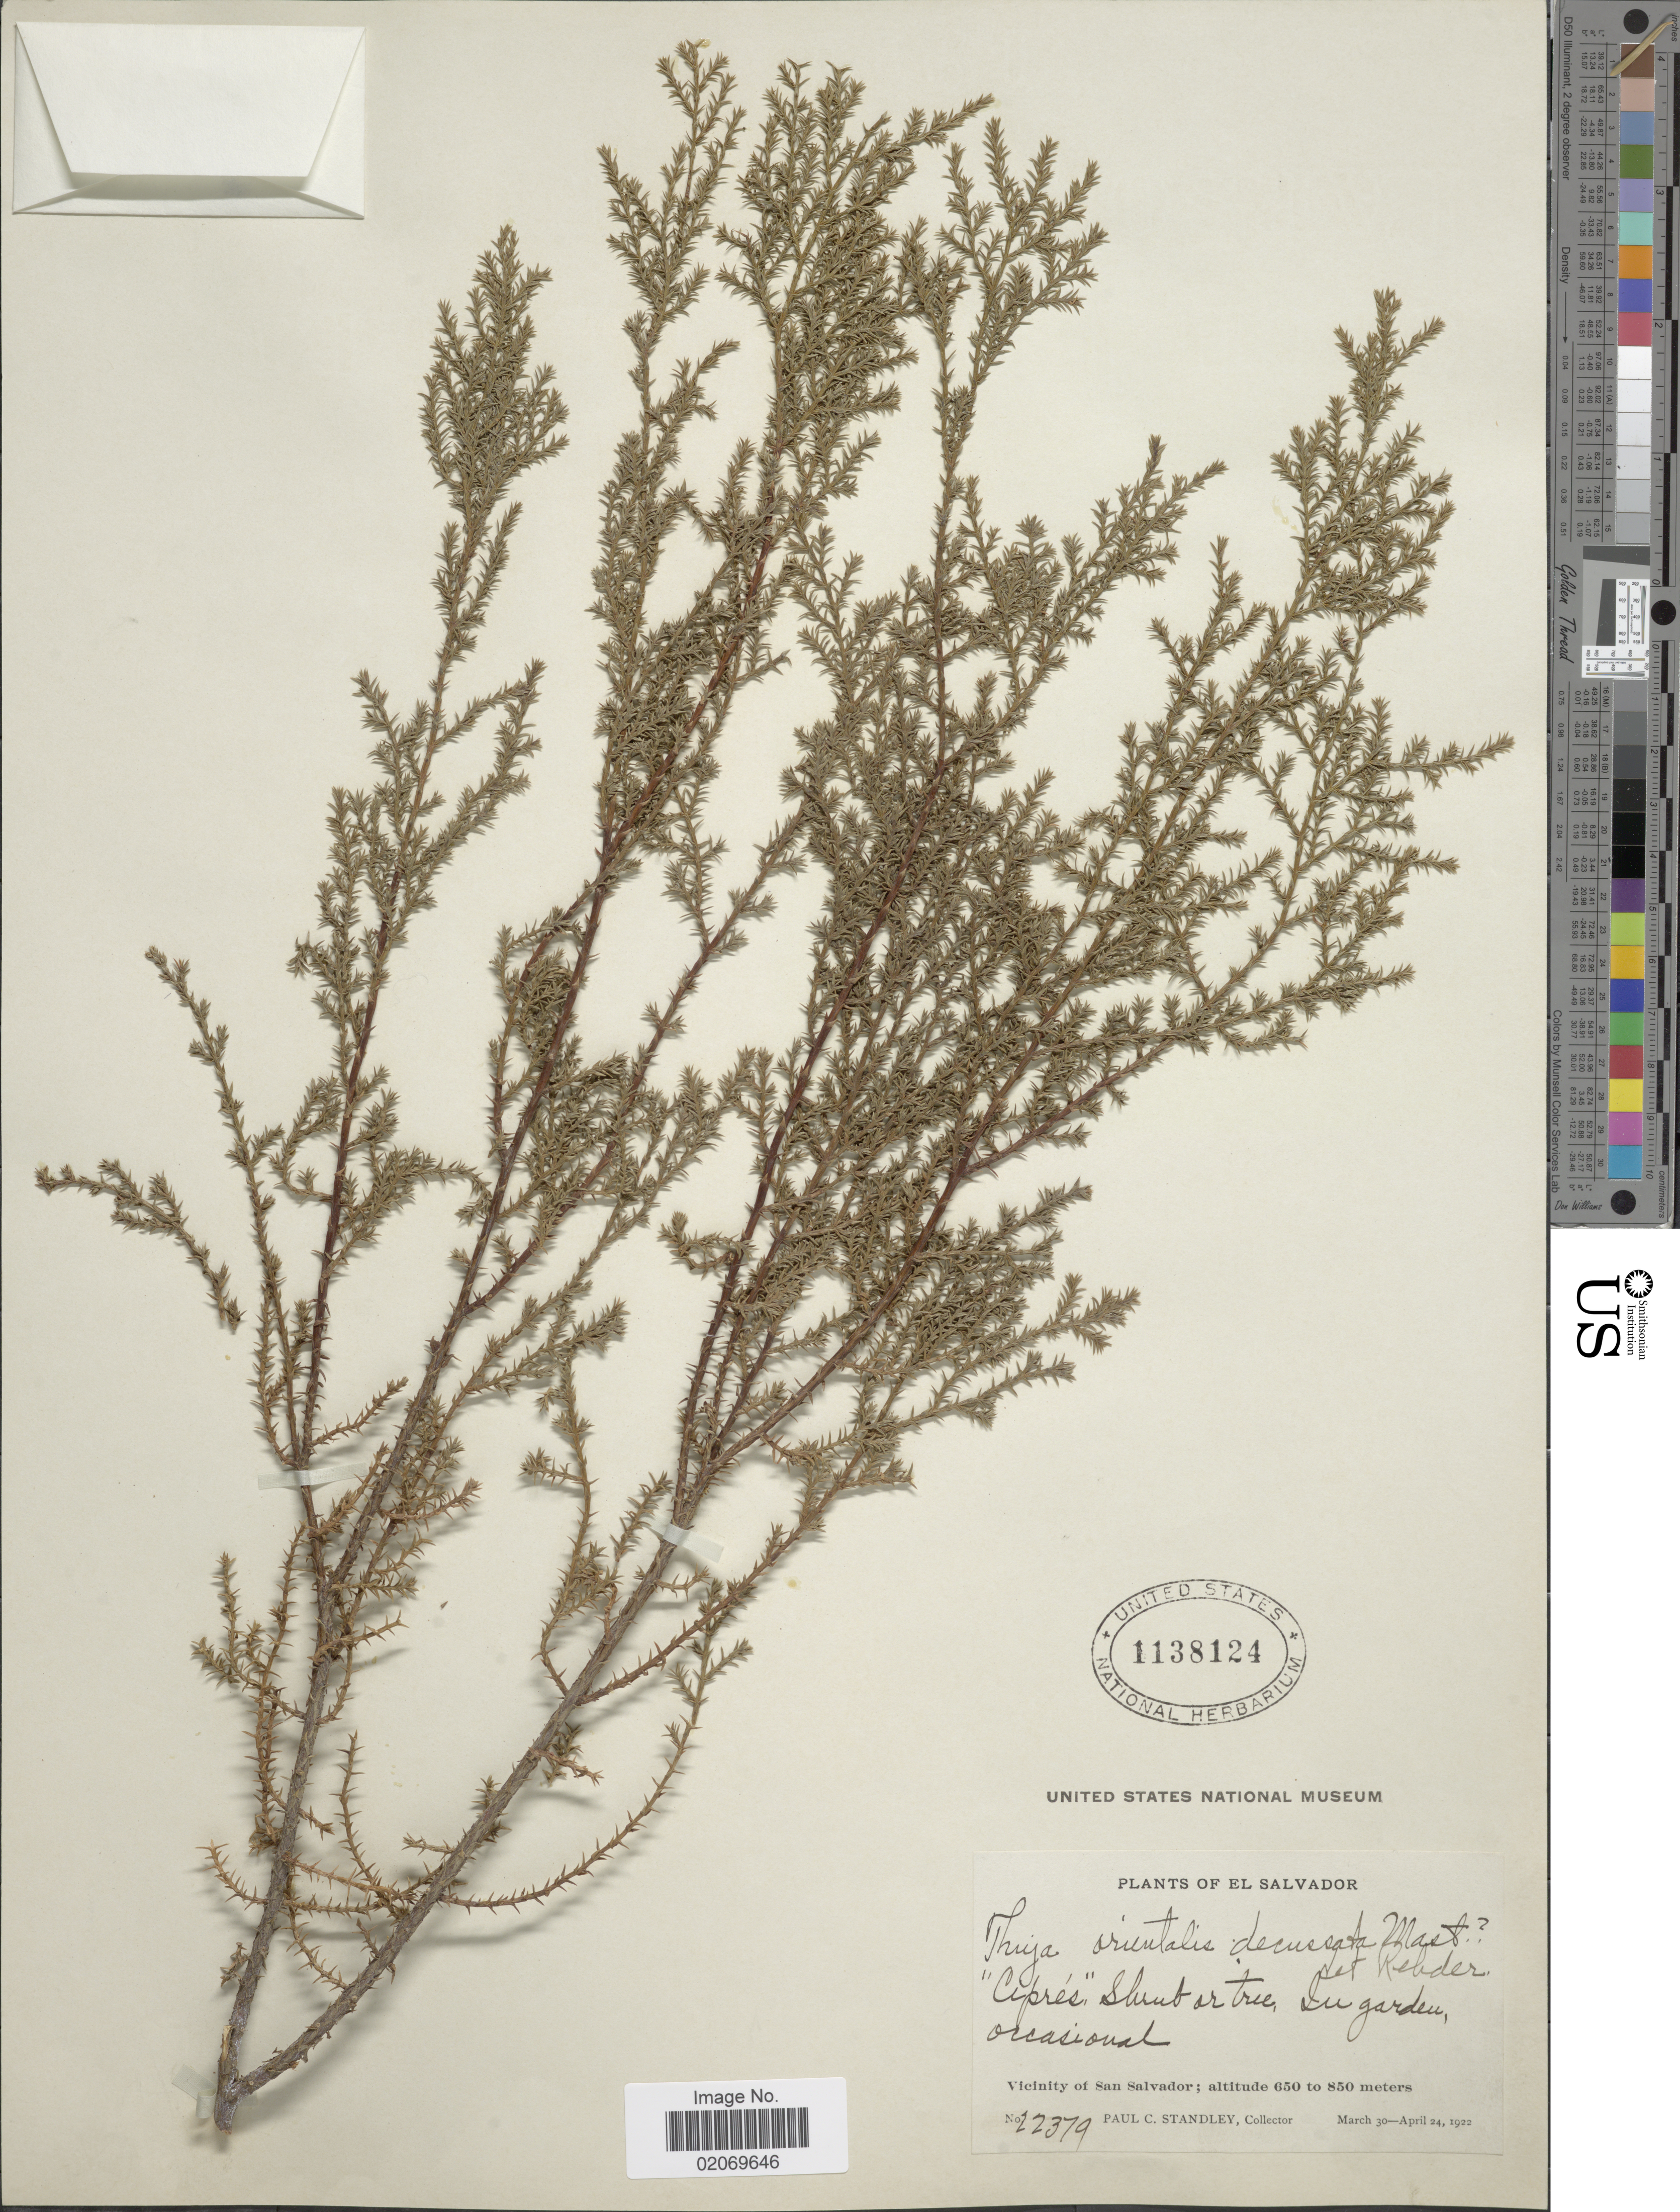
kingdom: Plantae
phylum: Tracheophyta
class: Pinopsida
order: Pinales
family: Cupressaceae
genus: Thuja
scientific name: Thuja orientalis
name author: L.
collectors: P. C. Standley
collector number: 22379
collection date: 1922-03-30/1922-04-24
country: El Salvador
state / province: San Salvador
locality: In garden occasional, Vicinity of San Salvador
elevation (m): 650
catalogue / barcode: US 1138124